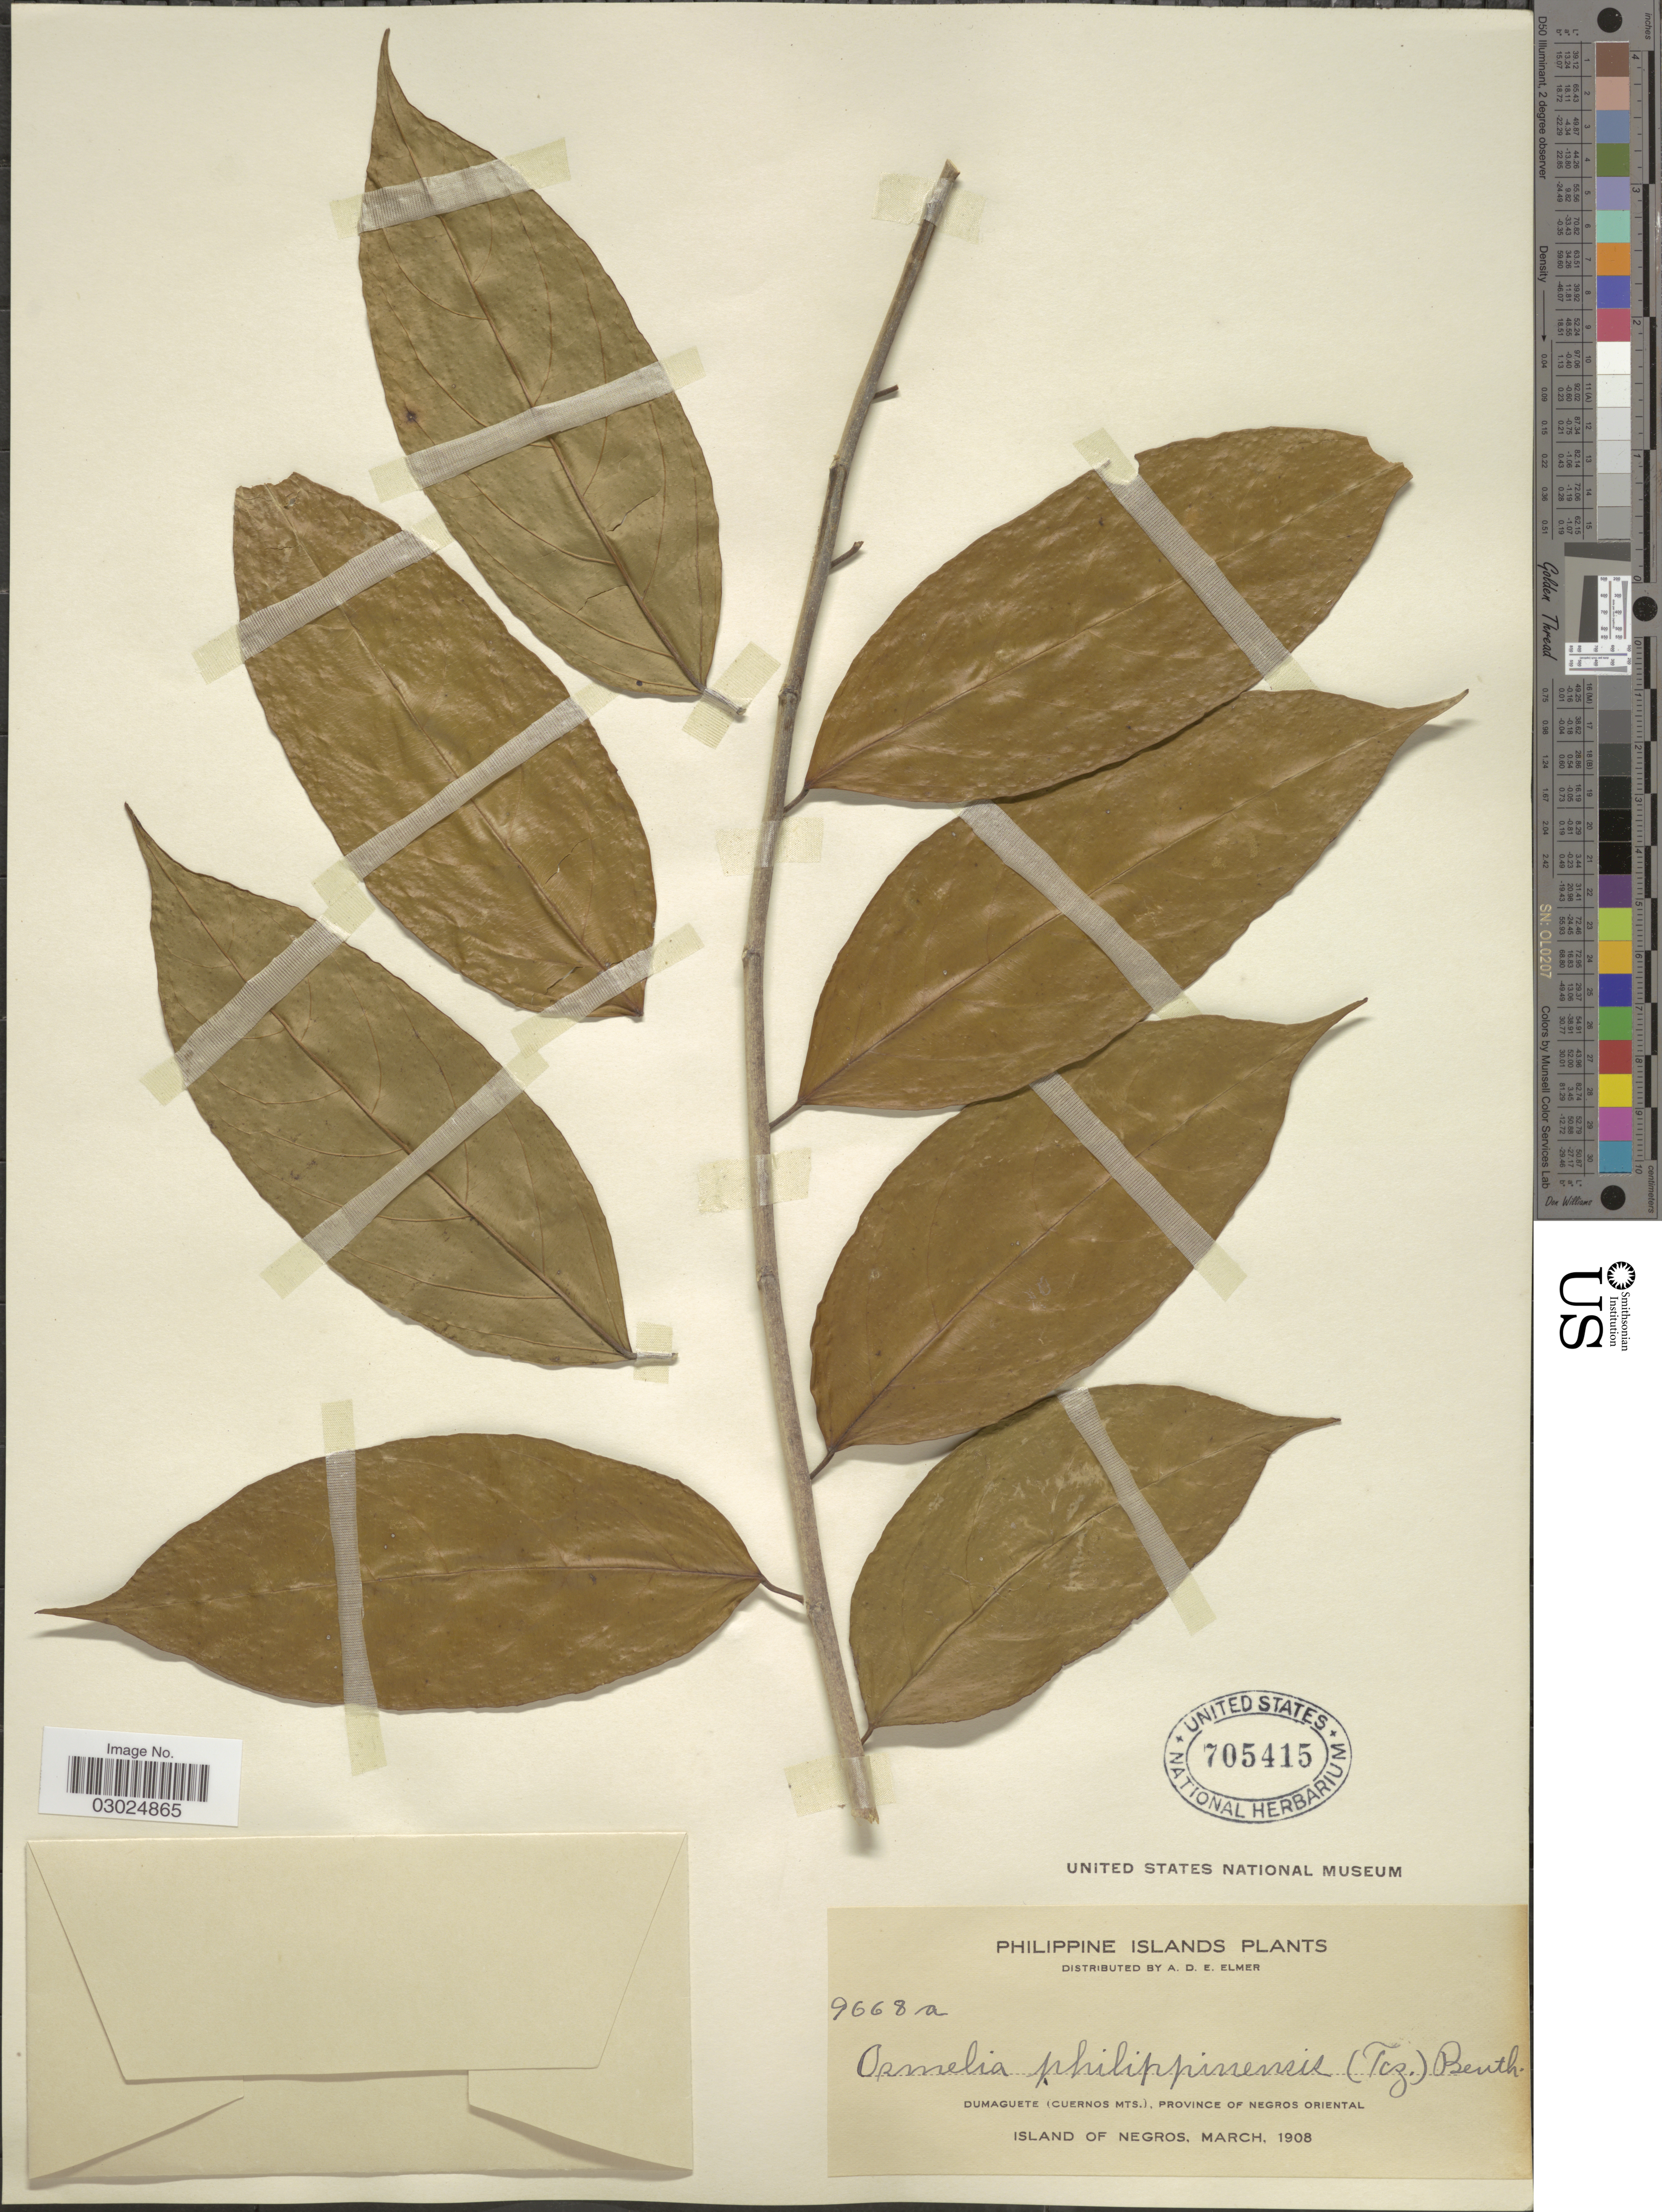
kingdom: Plantae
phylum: Tracheophyta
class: Magnoliopsida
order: Malpighiales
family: Salicaceae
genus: Osmelia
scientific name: Osmelia philippina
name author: (Turcz.) Benth.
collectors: A. D. E. Elmer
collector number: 9668a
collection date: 1908-03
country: Philippines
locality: Dumaguete (Cuernos Mts.), Province of Negros Oriental, Island of Negros.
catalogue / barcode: US 705415